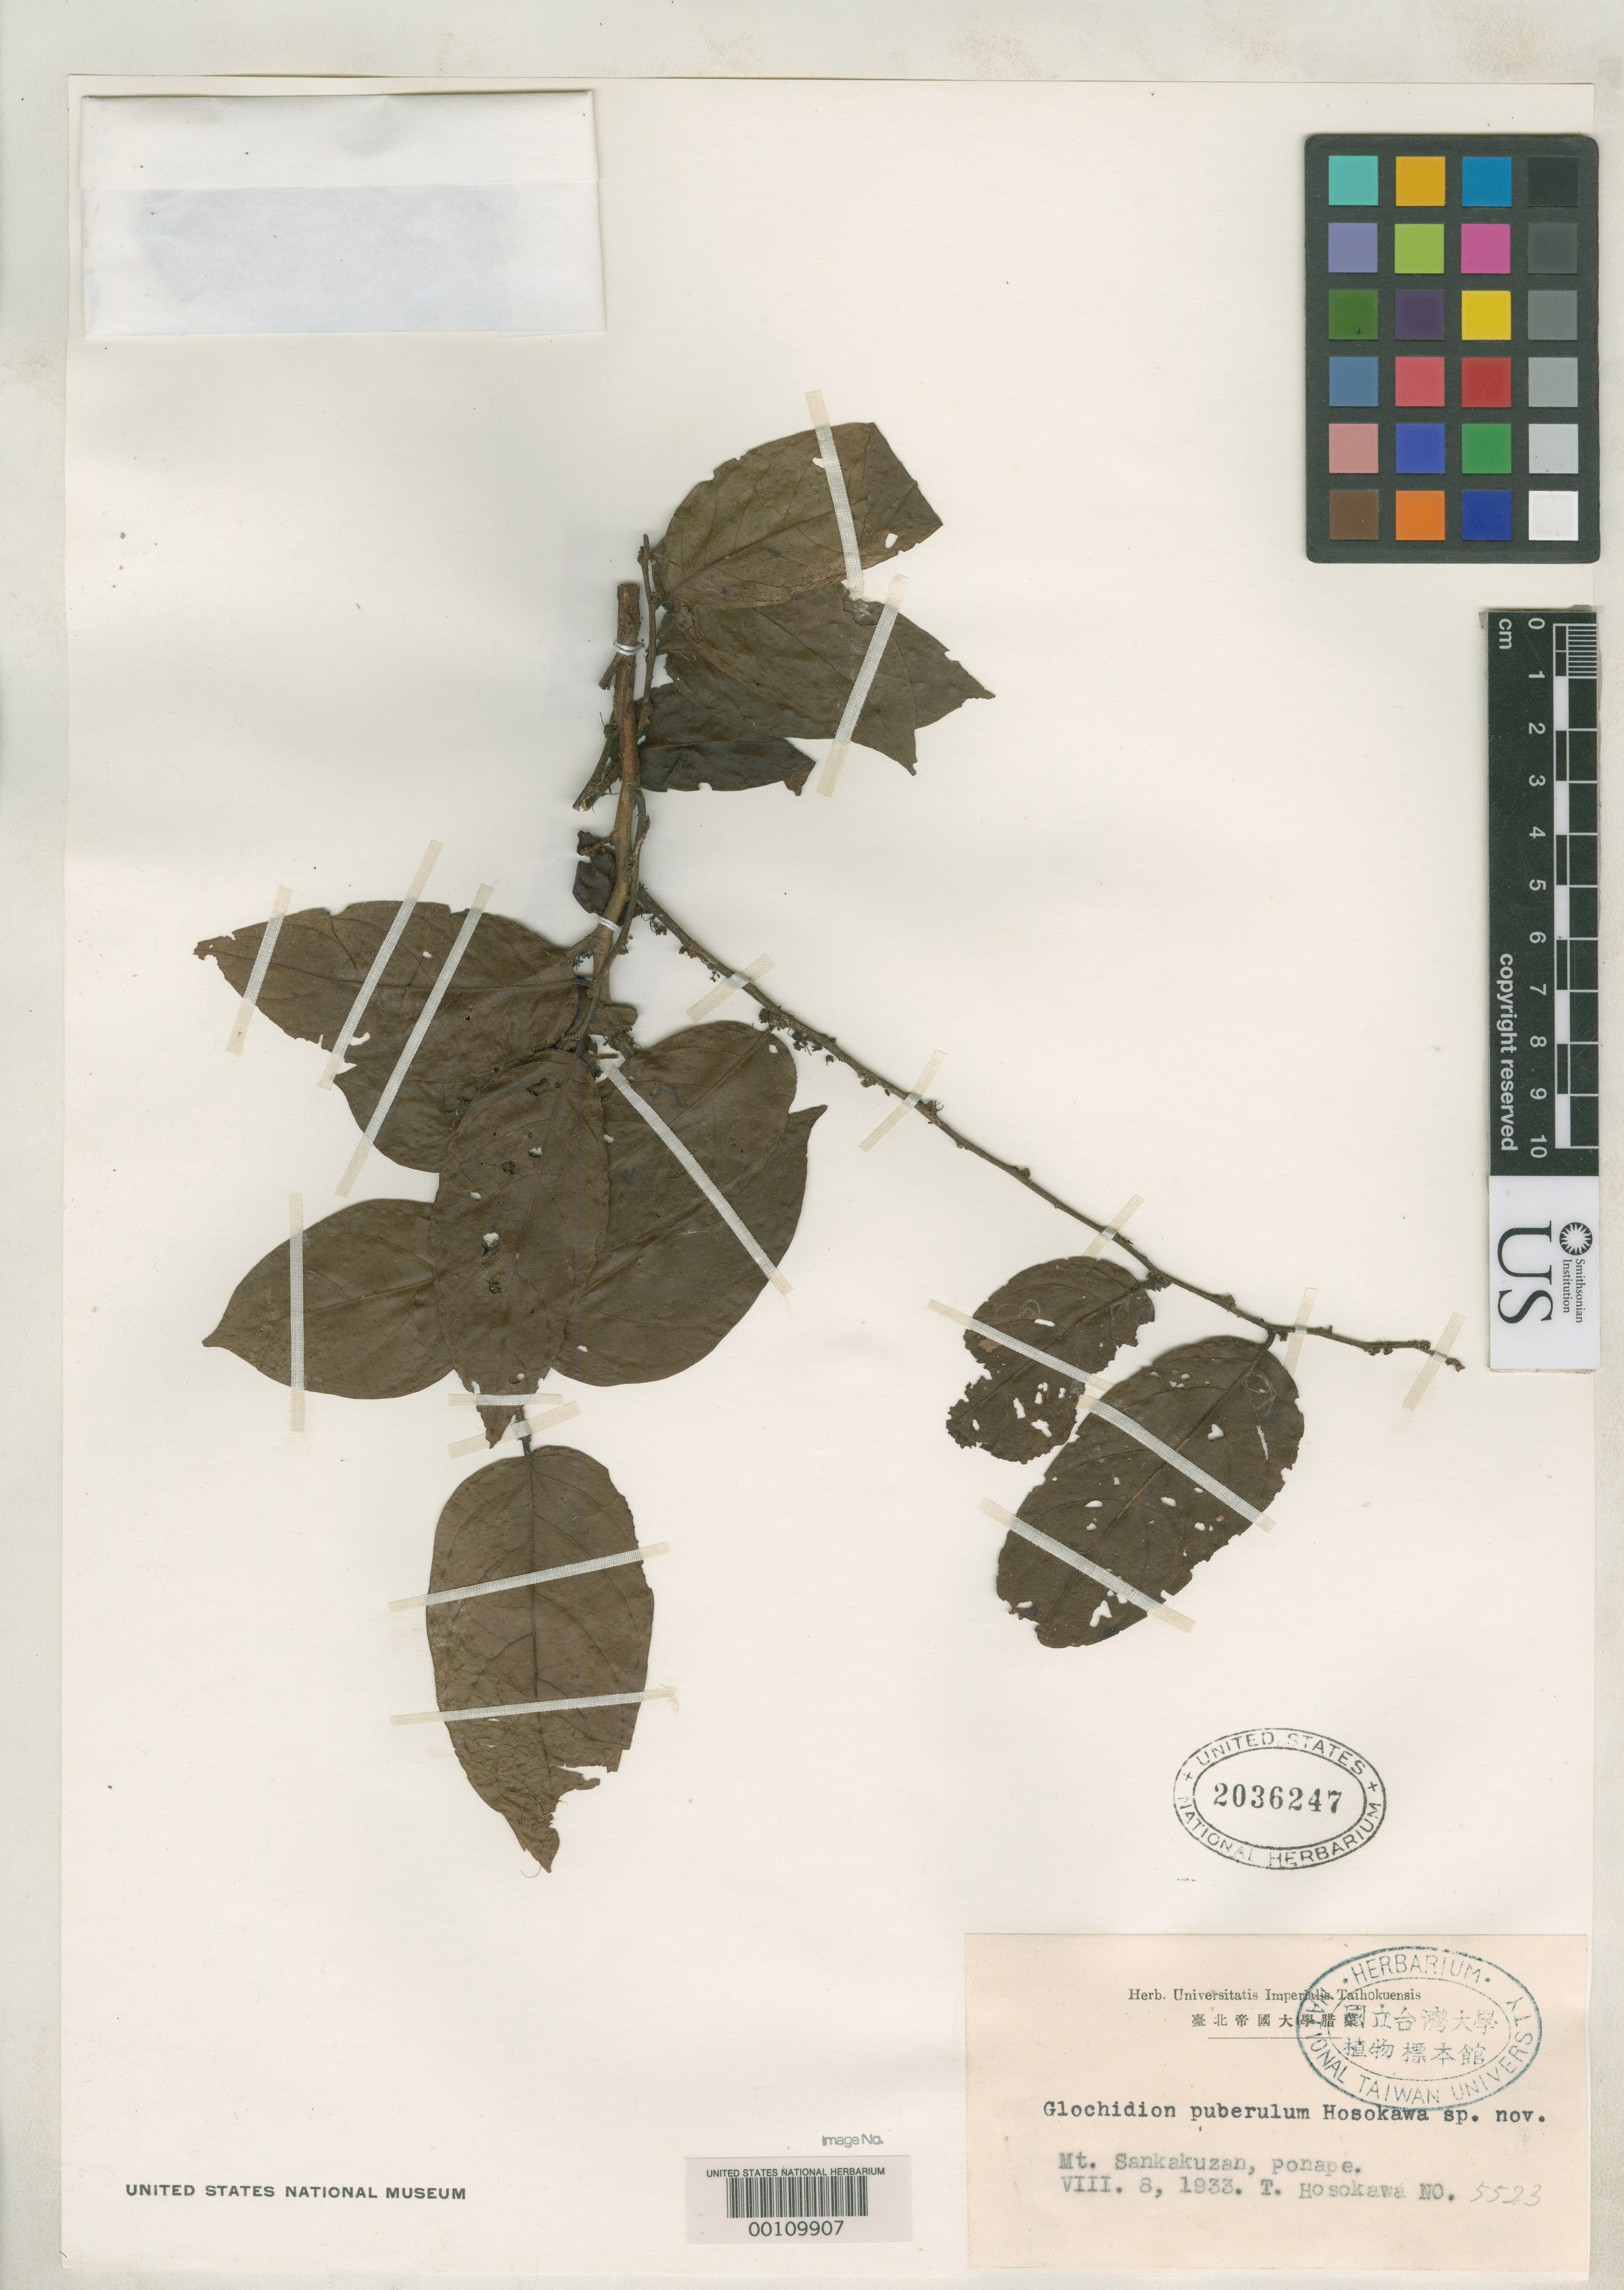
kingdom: Plantae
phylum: Tracheophyta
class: Magnoliopsida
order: Malpighiales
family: Phyllanthaceae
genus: Glochidion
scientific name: Glochidion puberulum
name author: Hosok.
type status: Isotype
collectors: T. Hosokawa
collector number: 5523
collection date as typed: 08 Aug 1933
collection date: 1933-08-08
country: Micronesia, Federated States of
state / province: Pohnpei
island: Pohnpei [Ponape]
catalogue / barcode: US 2036247